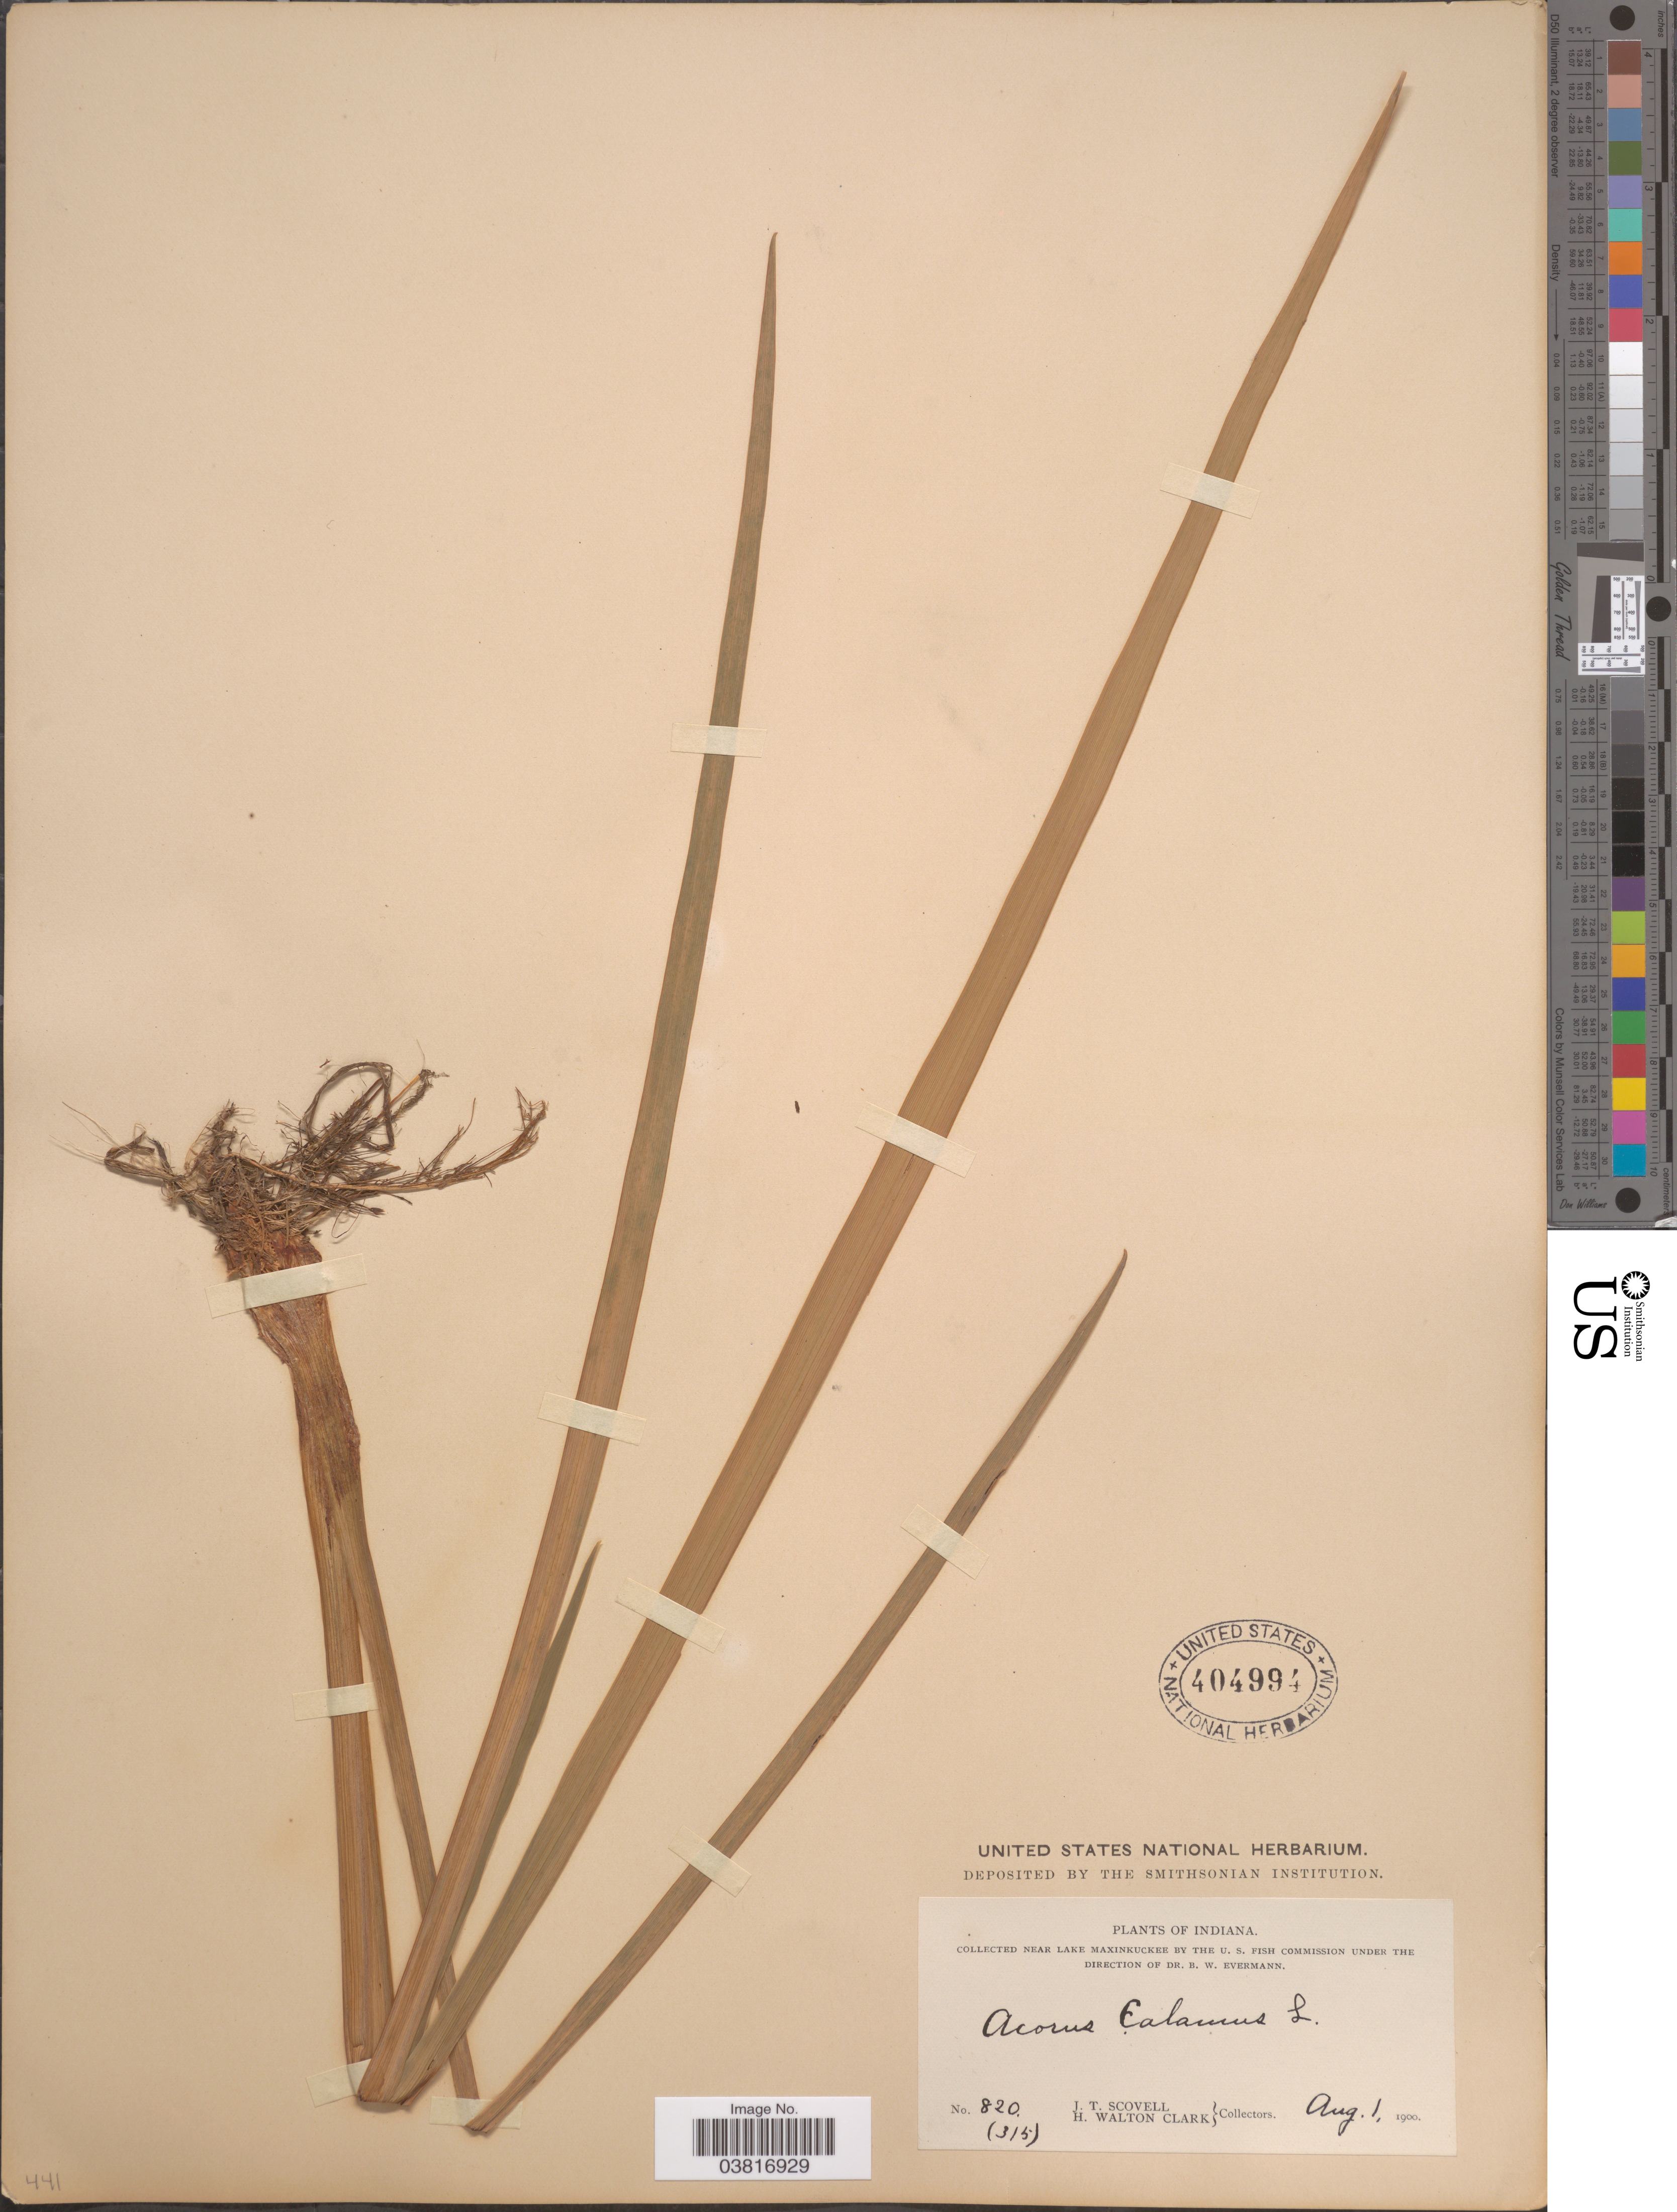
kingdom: Plantae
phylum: Tracheophyta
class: Liliopsida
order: Acorales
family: Acoraceae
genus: Acorus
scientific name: Acorus calamus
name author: L.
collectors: J. T. Scovell & H. W. Clark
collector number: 820/(315)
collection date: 1900-08-01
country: United States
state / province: Indiana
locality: Near Lake Maxinkuckee.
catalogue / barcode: US 404994